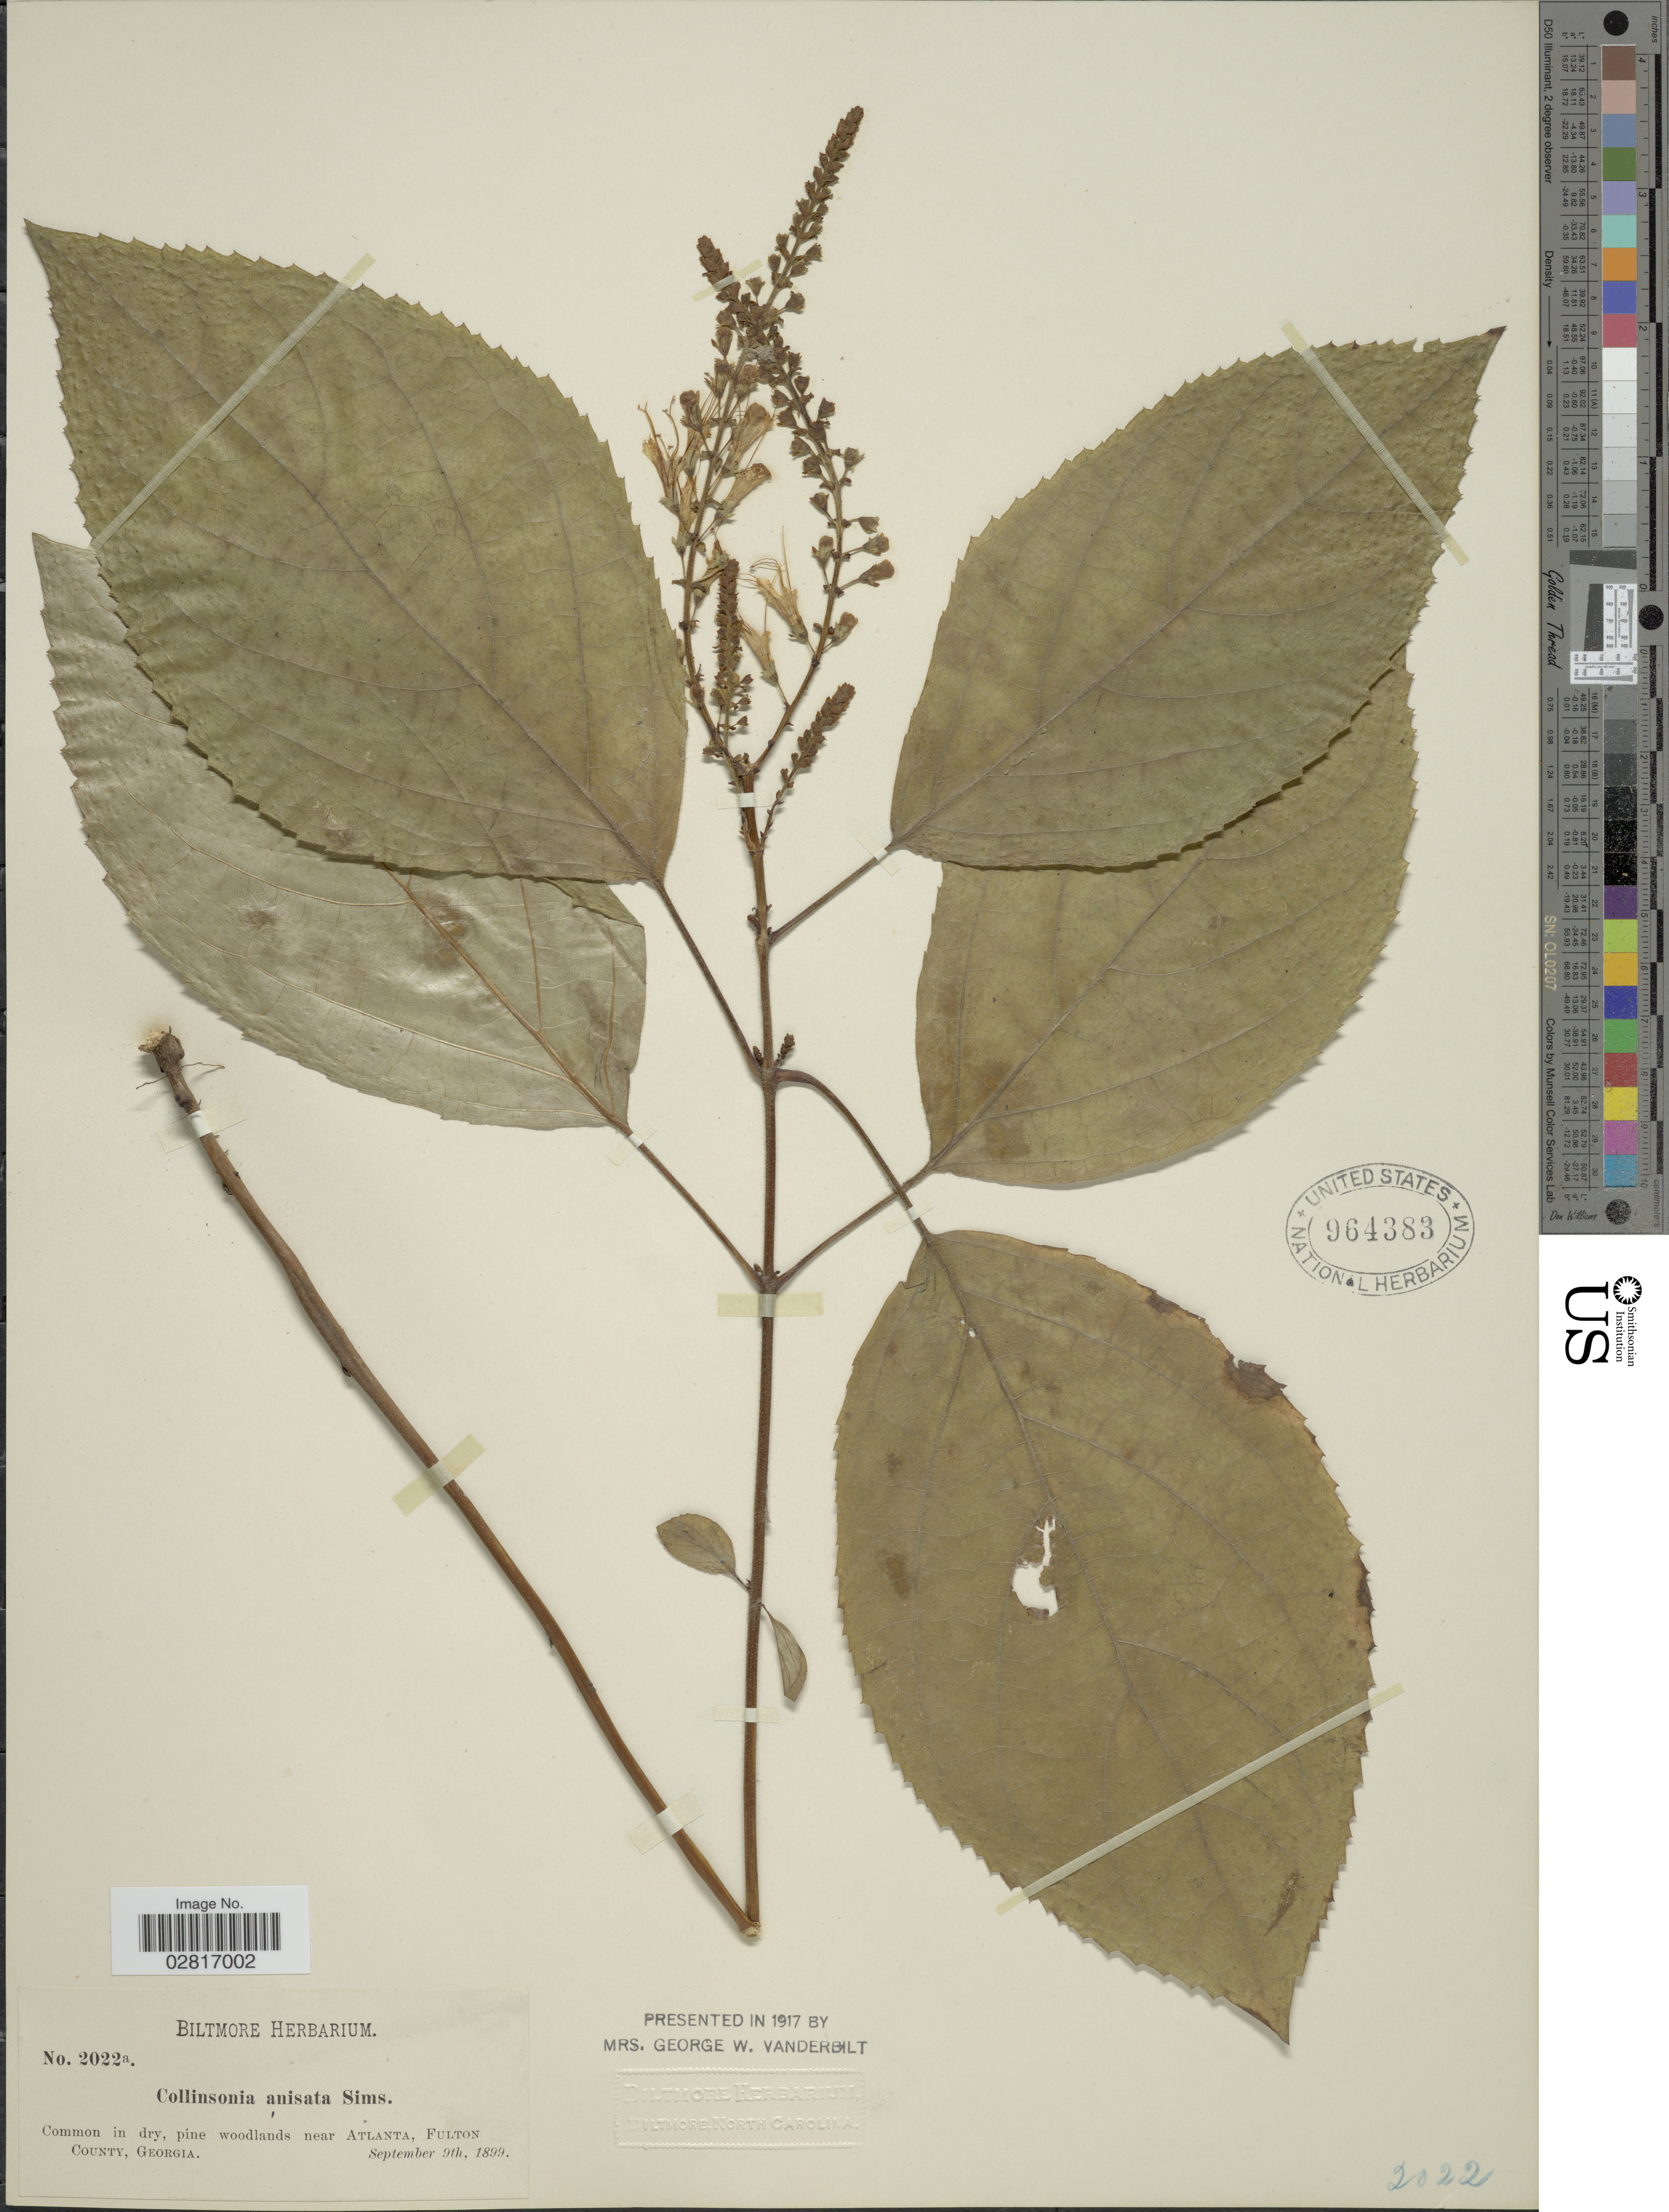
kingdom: Plantae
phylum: Tracheophyta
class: Magnoliopsida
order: Lamiales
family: Lamiaceae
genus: Collinsonia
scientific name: Collinsonia anisata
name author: Sims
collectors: ex herb. Biltmore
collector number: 2022a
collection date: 1899-09-09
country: United States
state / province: Georgia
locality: Near Atlanta, Fulton County.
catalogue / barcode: US 964383